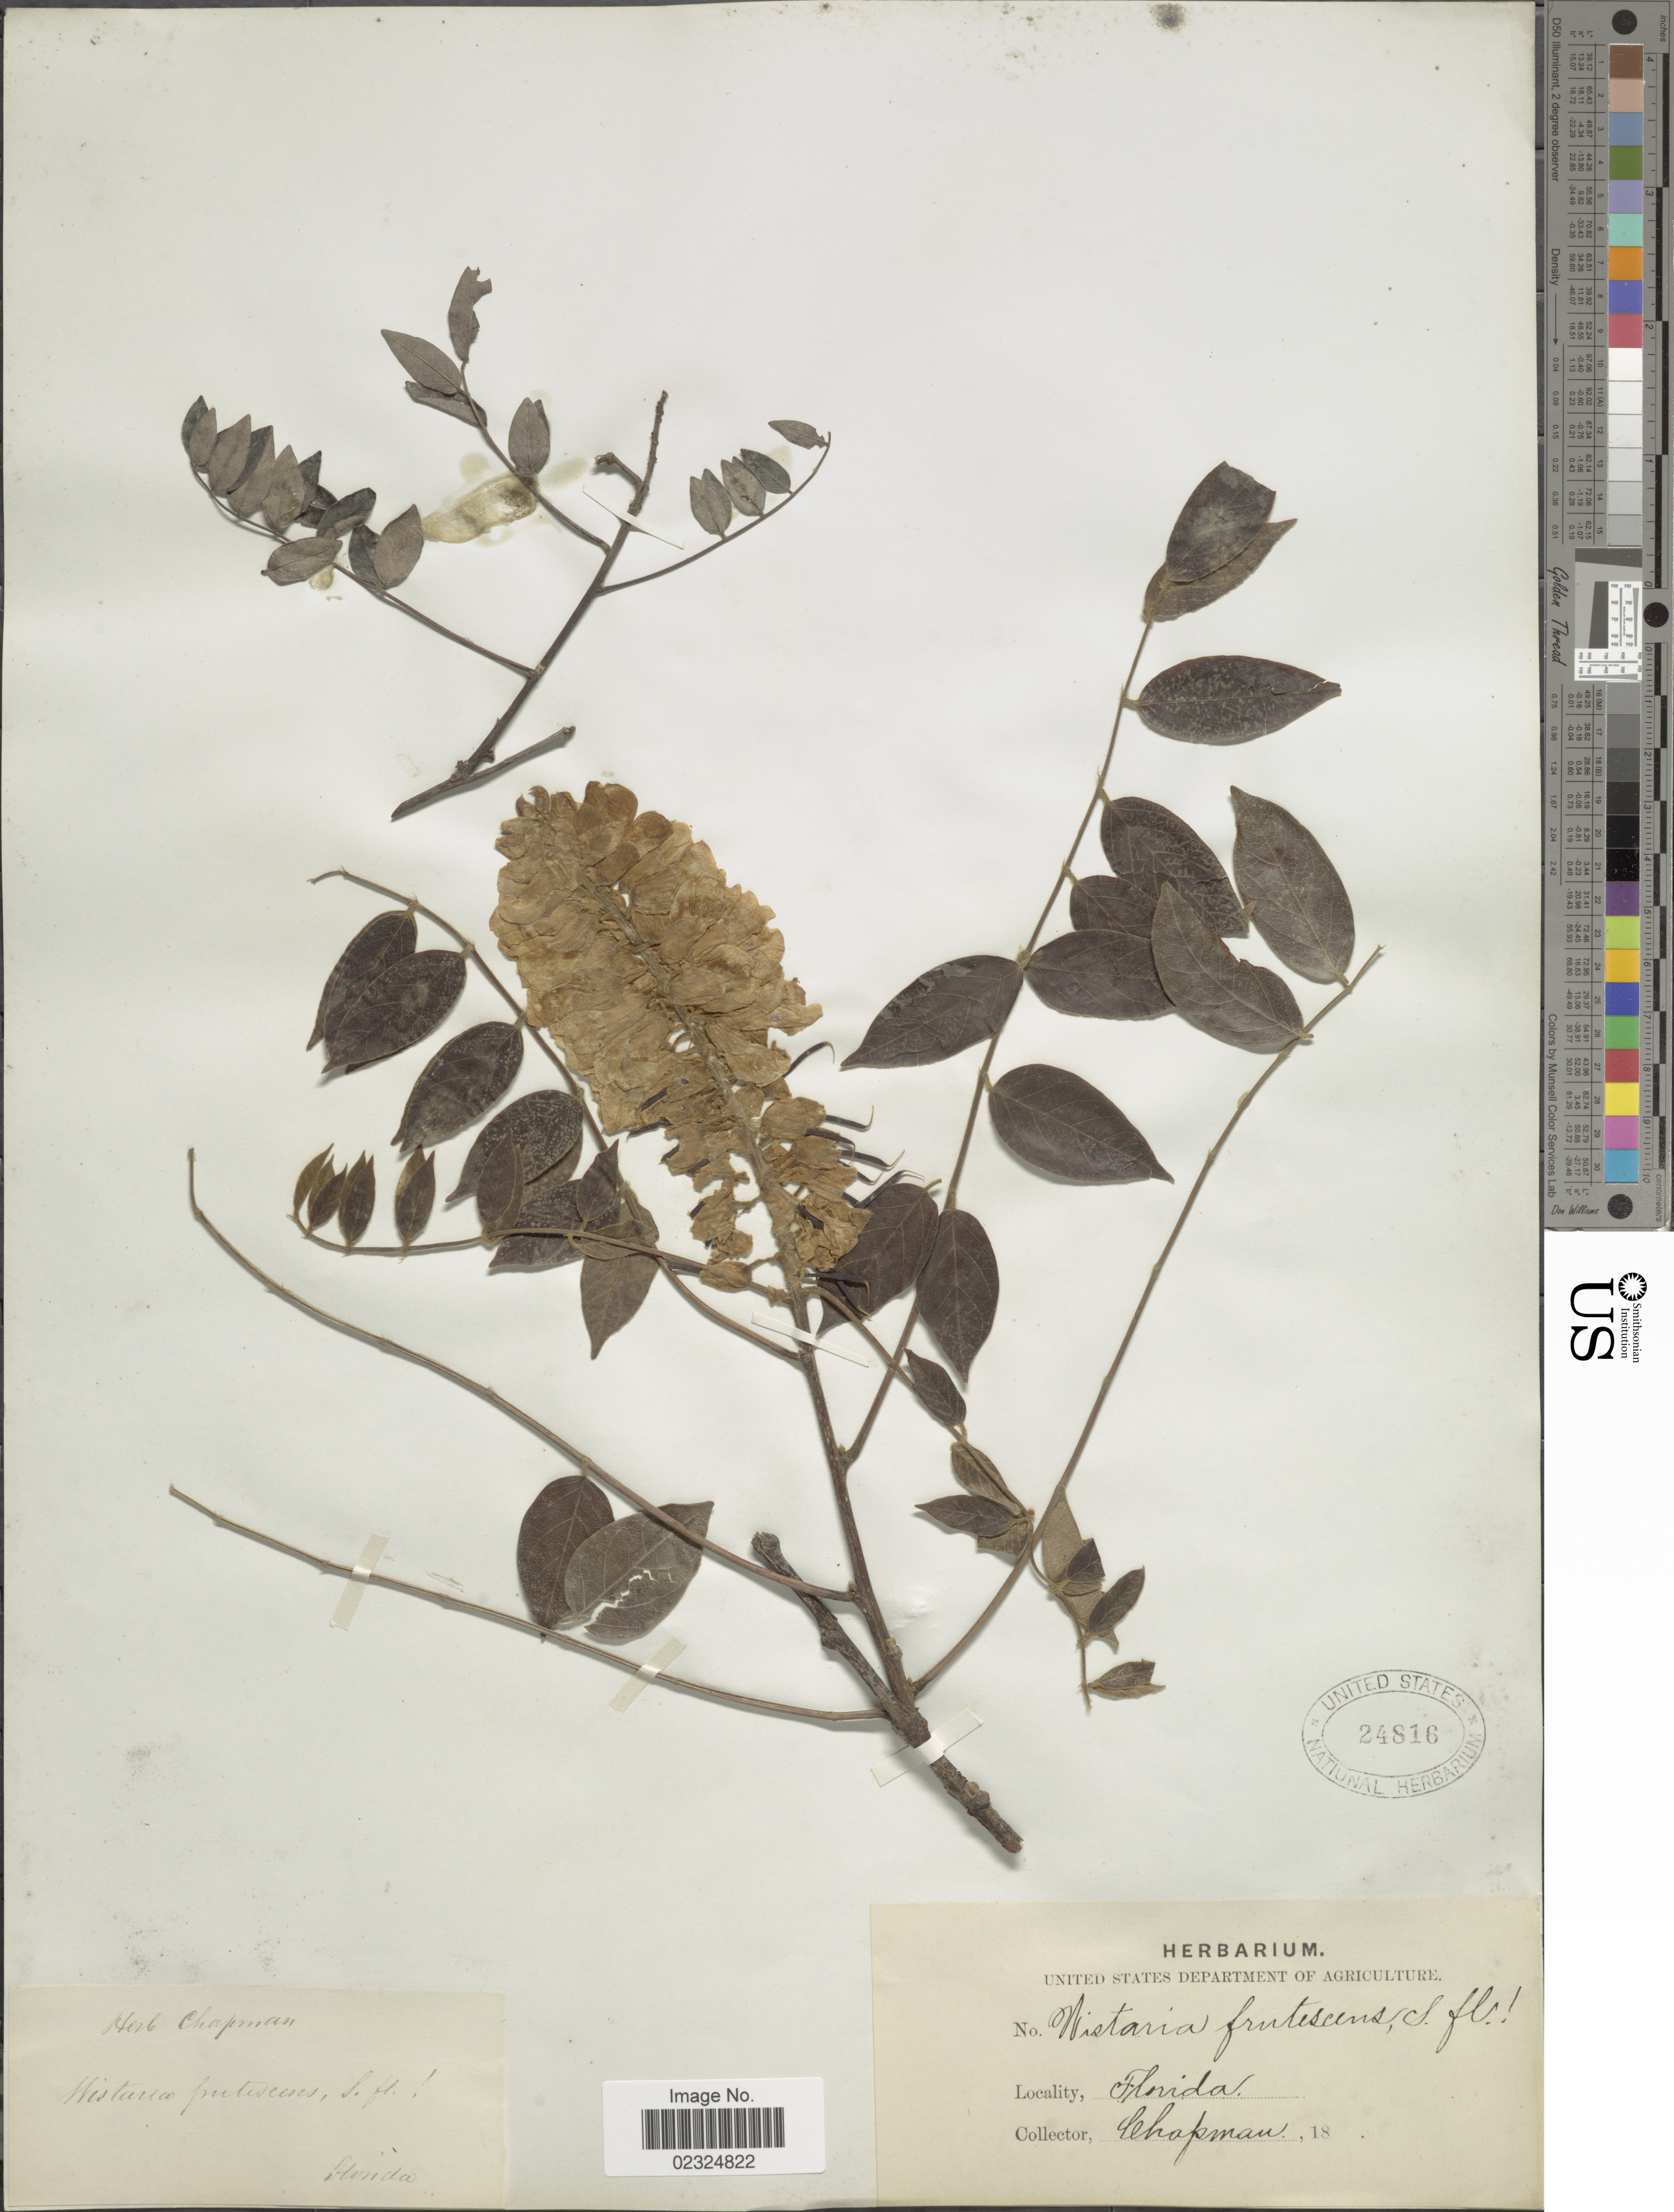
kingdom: Plantae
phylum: Tracheophyta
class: Magnoliopsida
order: Fabales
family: Fabaceae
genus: Wisteria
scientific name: Wisteria frutescens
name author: (L.) Poir.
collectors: A. Chapman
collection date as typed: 18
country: United States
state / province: Florida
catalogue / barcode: US 24816